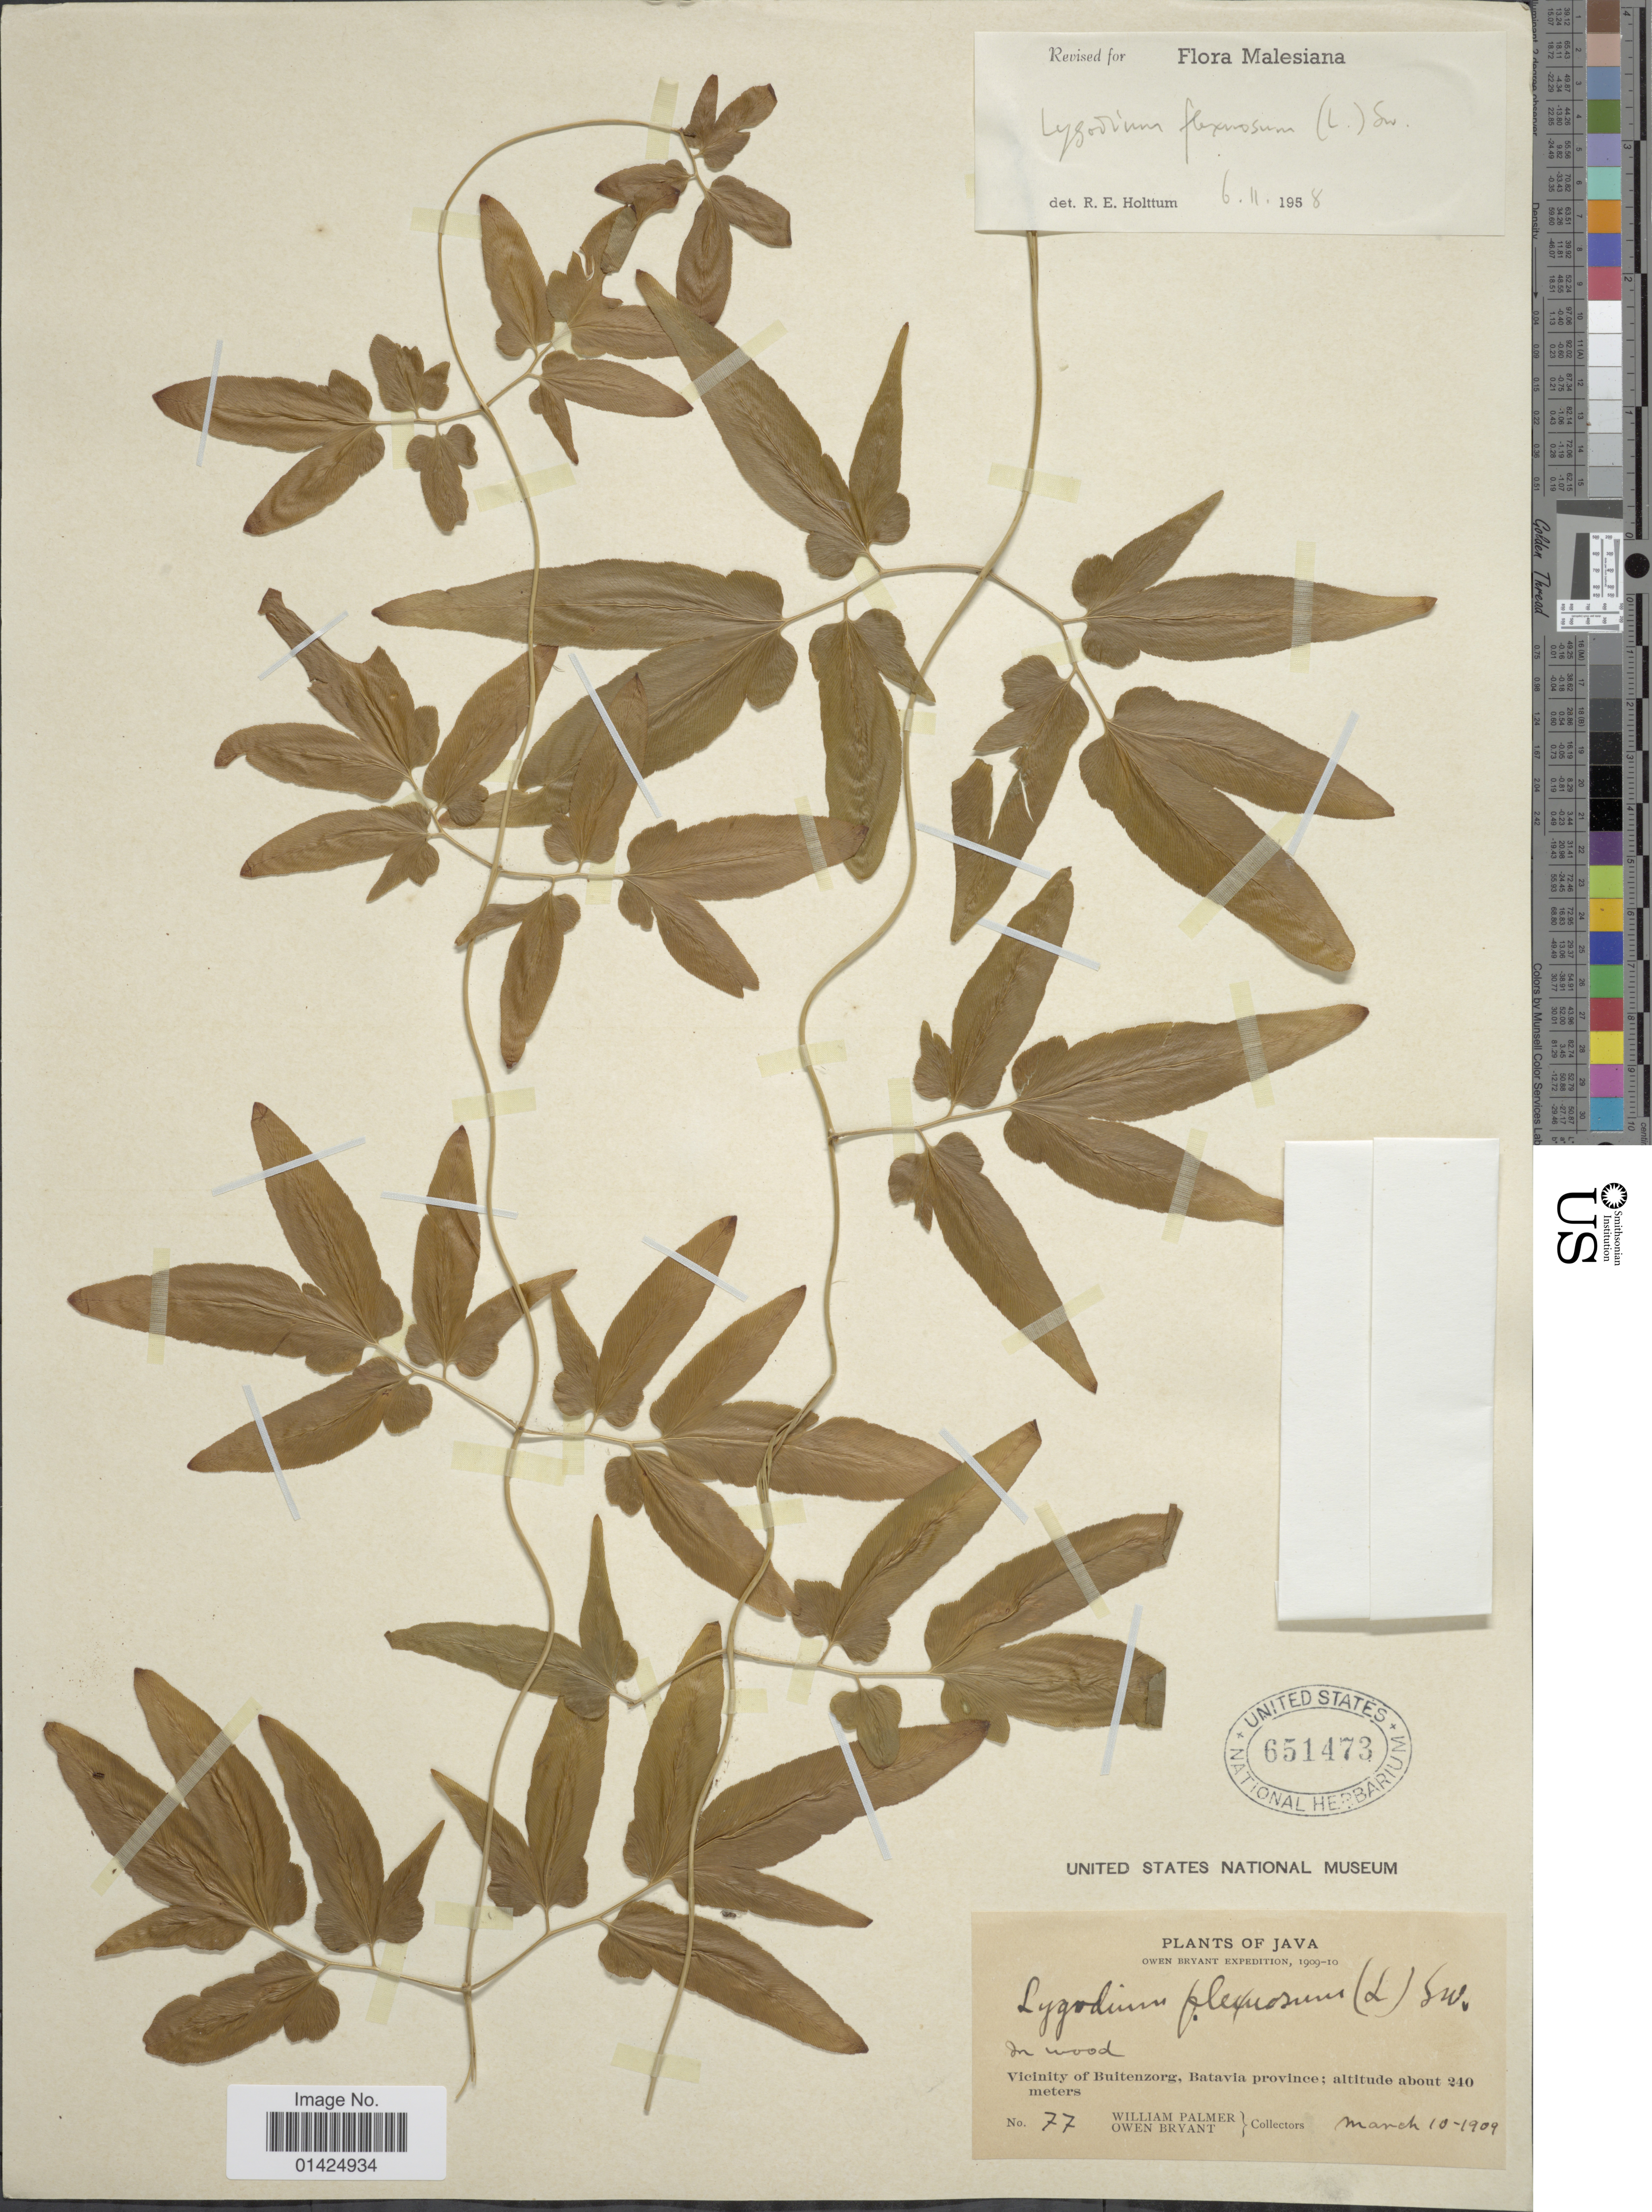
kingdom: Plantae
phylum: Tracheophyta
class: Polypodiopsida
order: Schizaeales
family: Lygodiaceae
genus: Lygodium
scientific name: Lygodium flexuosum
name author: Sw.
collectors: W. Palmer & O. Bryant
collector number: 77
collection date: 1909-03-10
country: Indonesia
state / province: Java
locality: Vicinity of Buitenzorg, Batavia province.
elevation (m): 240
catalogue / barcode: US 651473